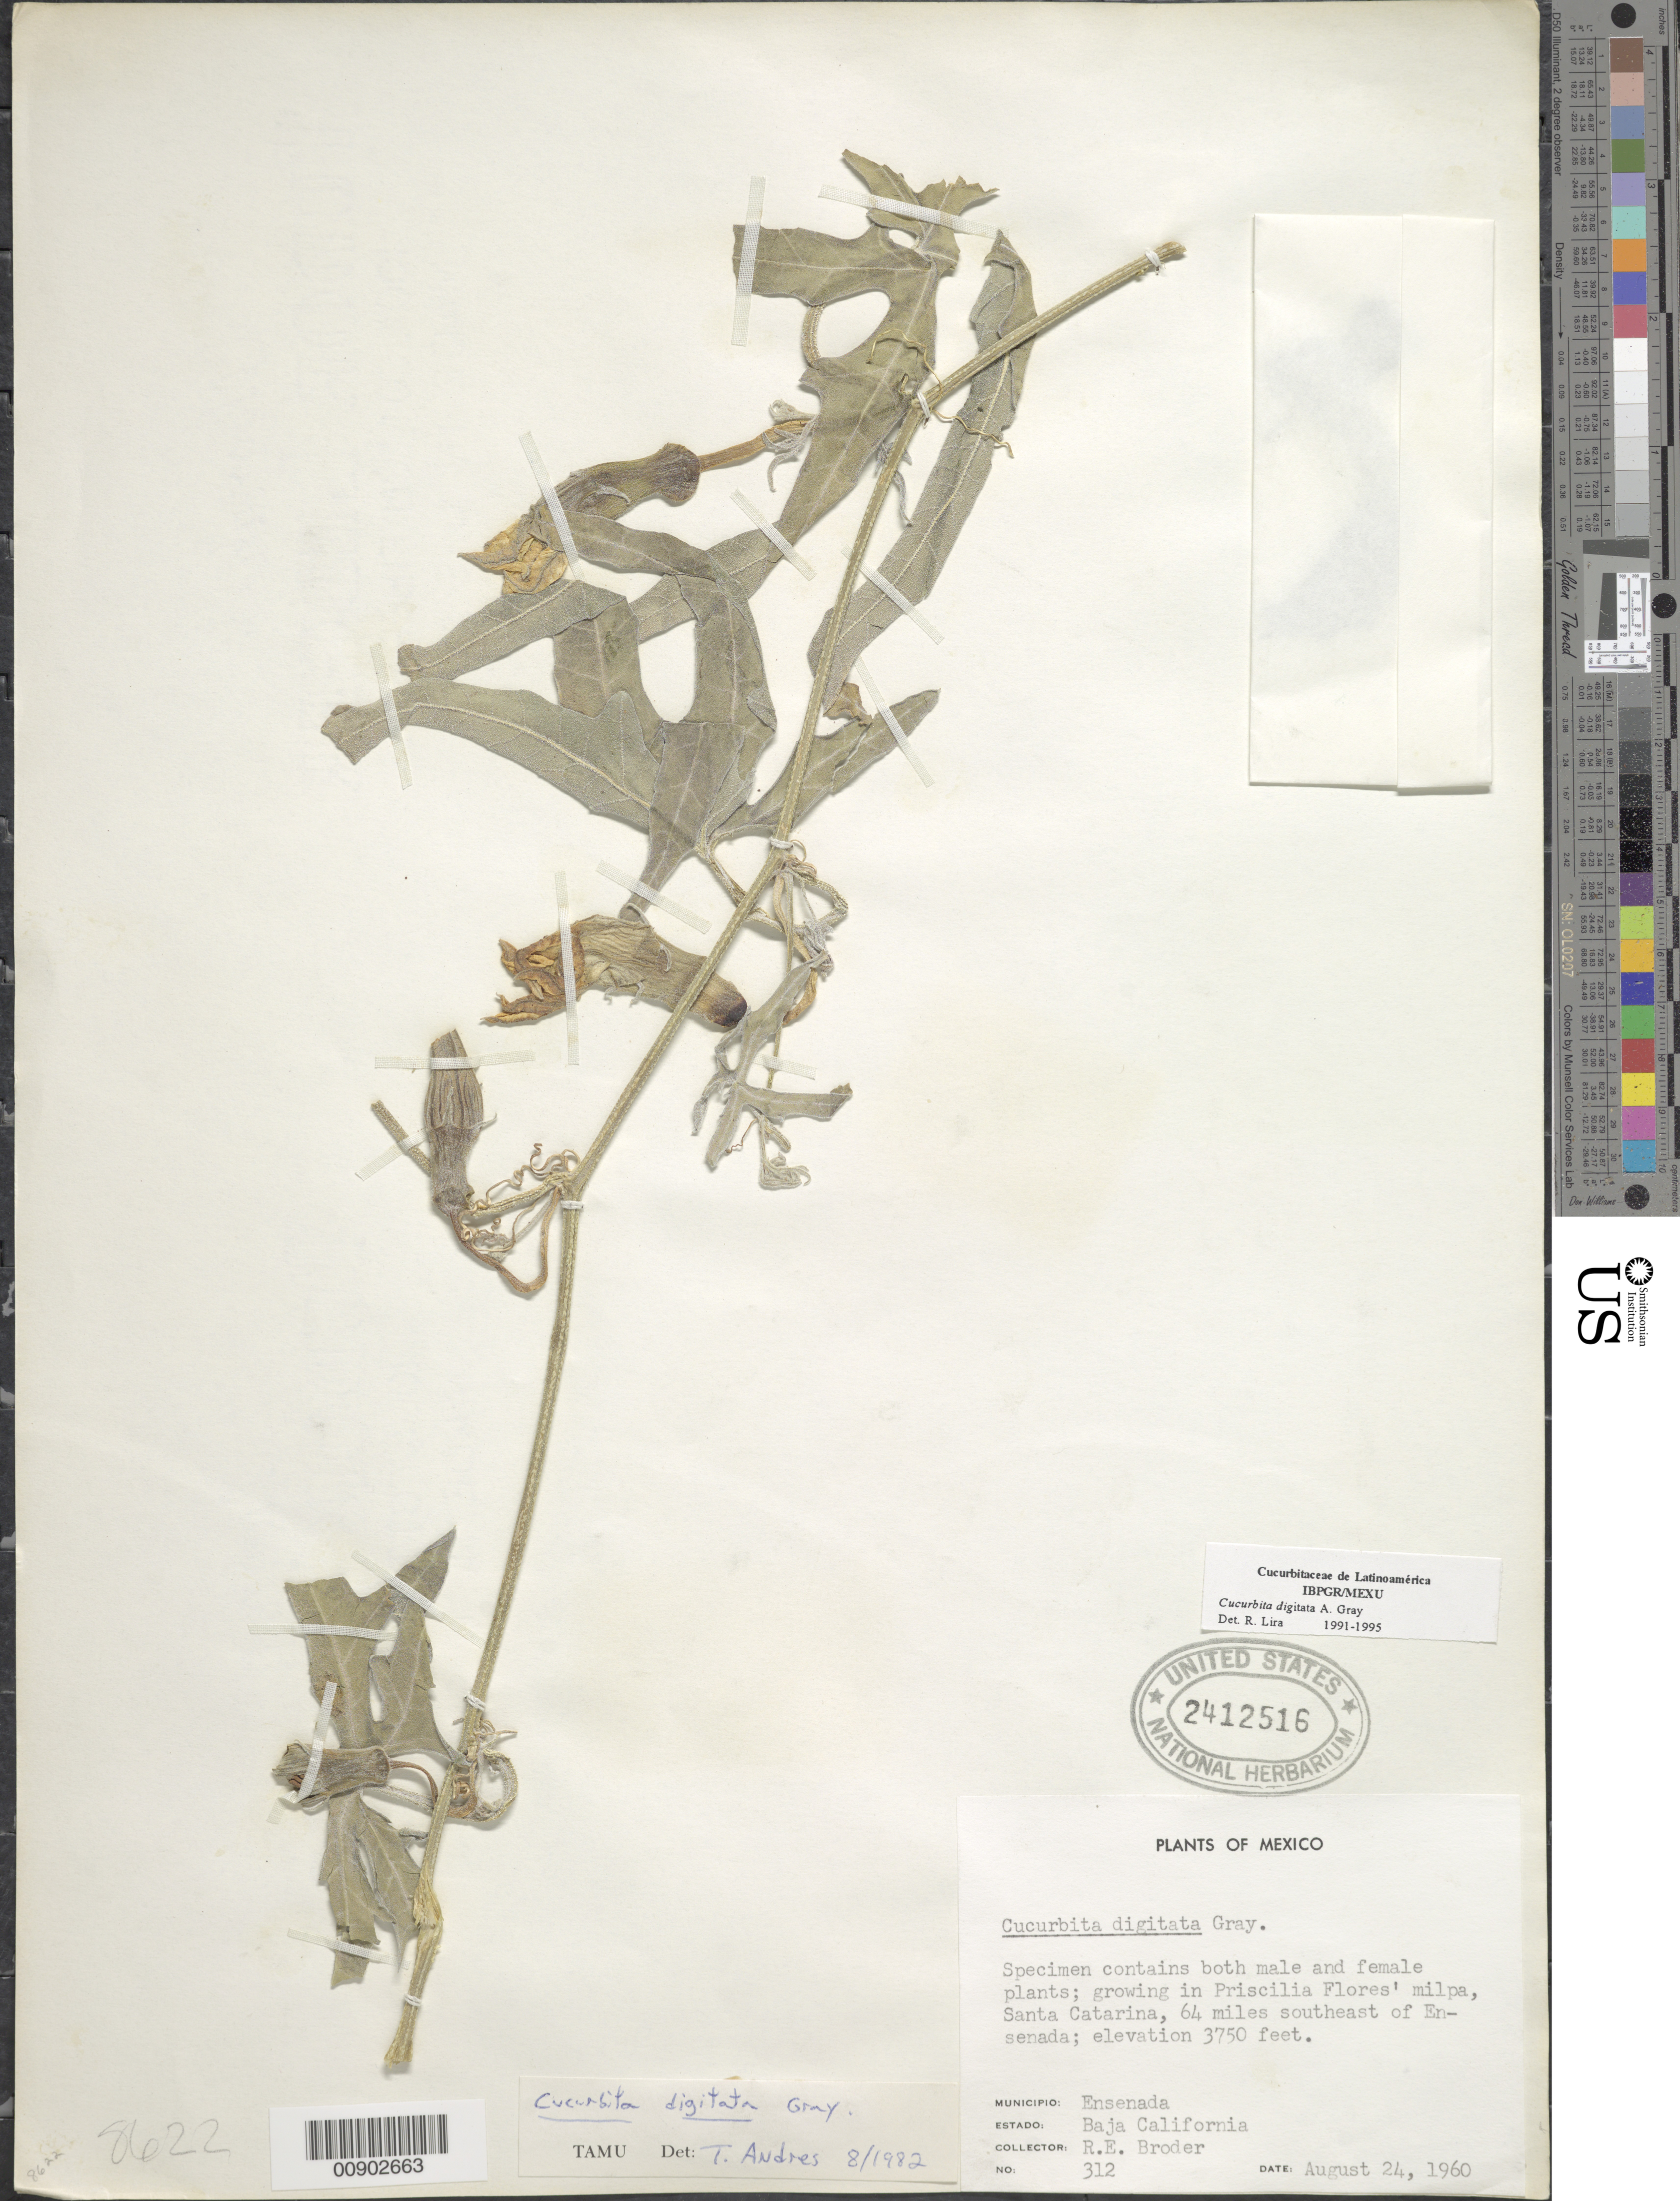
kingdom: Plantae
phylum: Tracheophyta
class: Magnoliopsida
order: Cucurbitales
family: Cucurbitaceae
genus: Cucurbita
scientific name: Cucurbita digitata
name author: A. Gray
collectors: R. Broder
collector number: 312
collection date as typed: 24 Aug 1960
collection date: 1960-08-24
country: Mexico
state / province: Baja California Norte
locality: Priscilia Flores' milpa, Santa Catarina, 64 miles southeast of Ensenada, Baja California.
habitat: Growing in Priscilia Flores' milpa.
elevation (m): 1143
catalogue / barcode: US 2412516